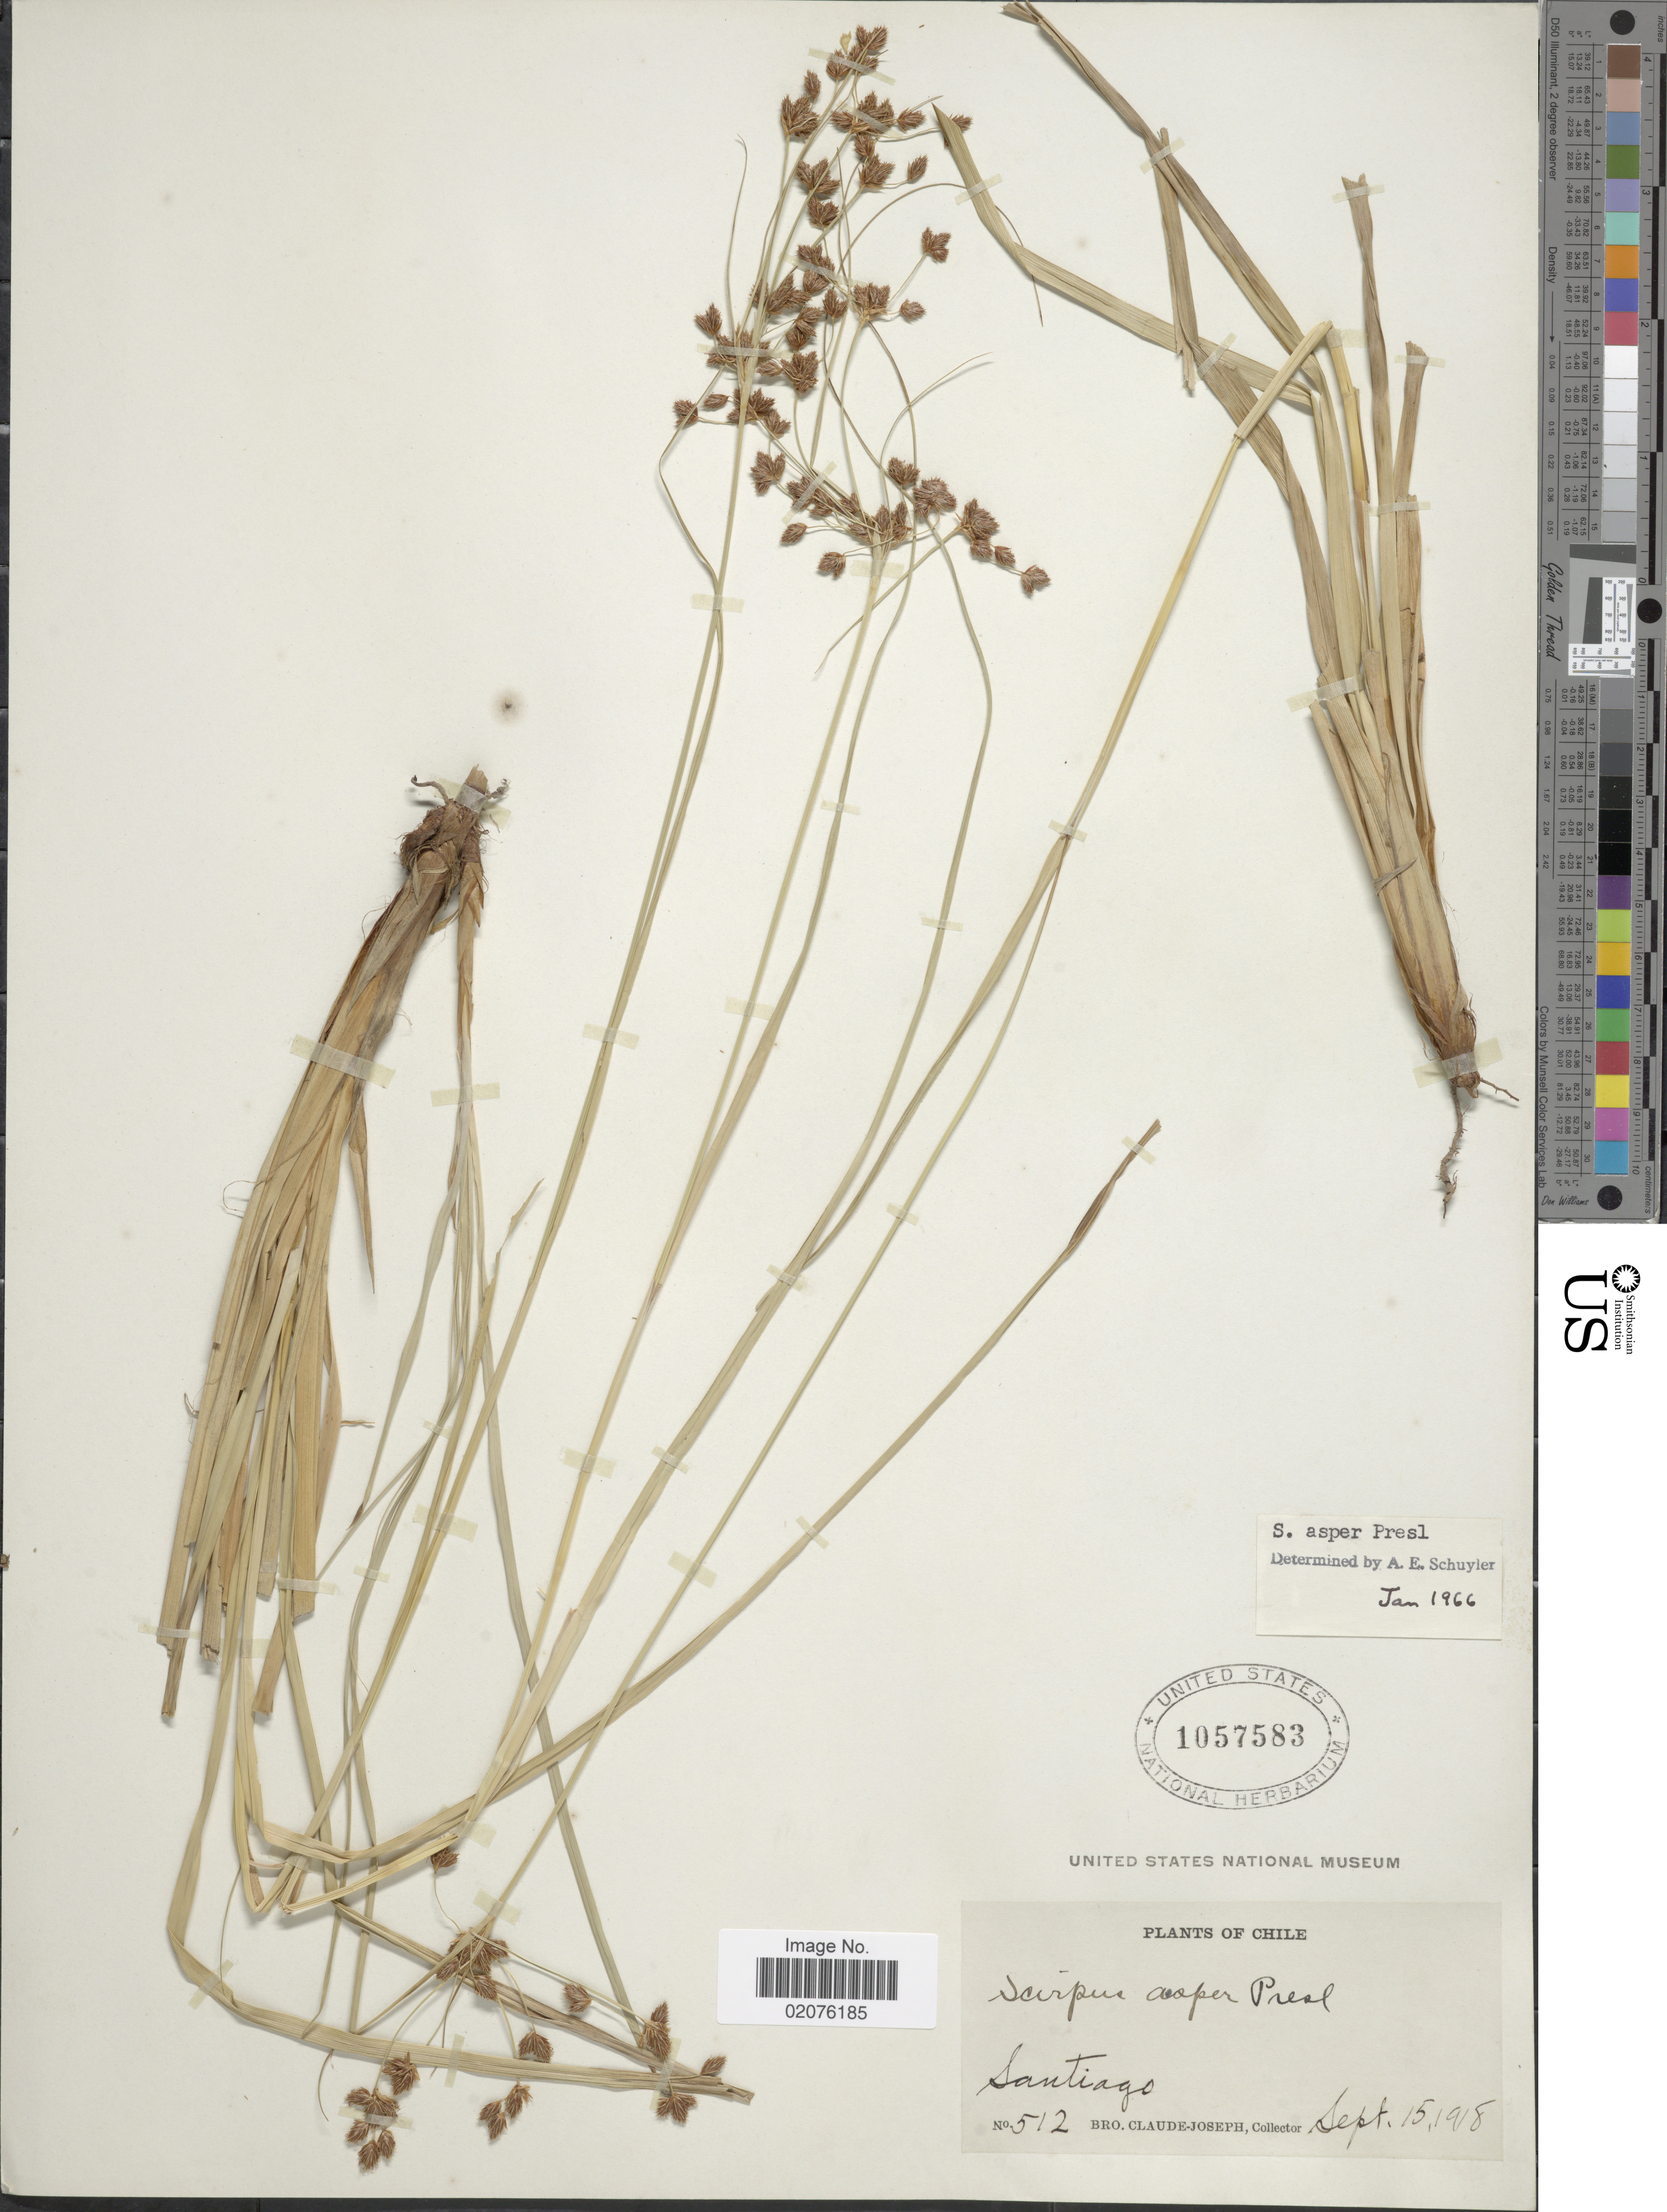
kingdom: Plantae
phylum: Tracheophyta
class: Liliopsida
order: Poales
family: Cyperaceae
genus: Rhodoscirpus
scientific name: Rhodoscirpus asper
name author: (J. Presl & C. Presl) Lév.-Bourret et al.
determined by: Strong, Mark T., (BOT), Smithsonian Institution - National Museum of Natural History (UNITED STATES)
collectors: Bro. Claude-Joseph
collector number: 512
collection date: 1918-09-15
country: Chile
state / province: Región Metropolitana (RM)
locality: Santiago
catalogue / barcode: US 1057583